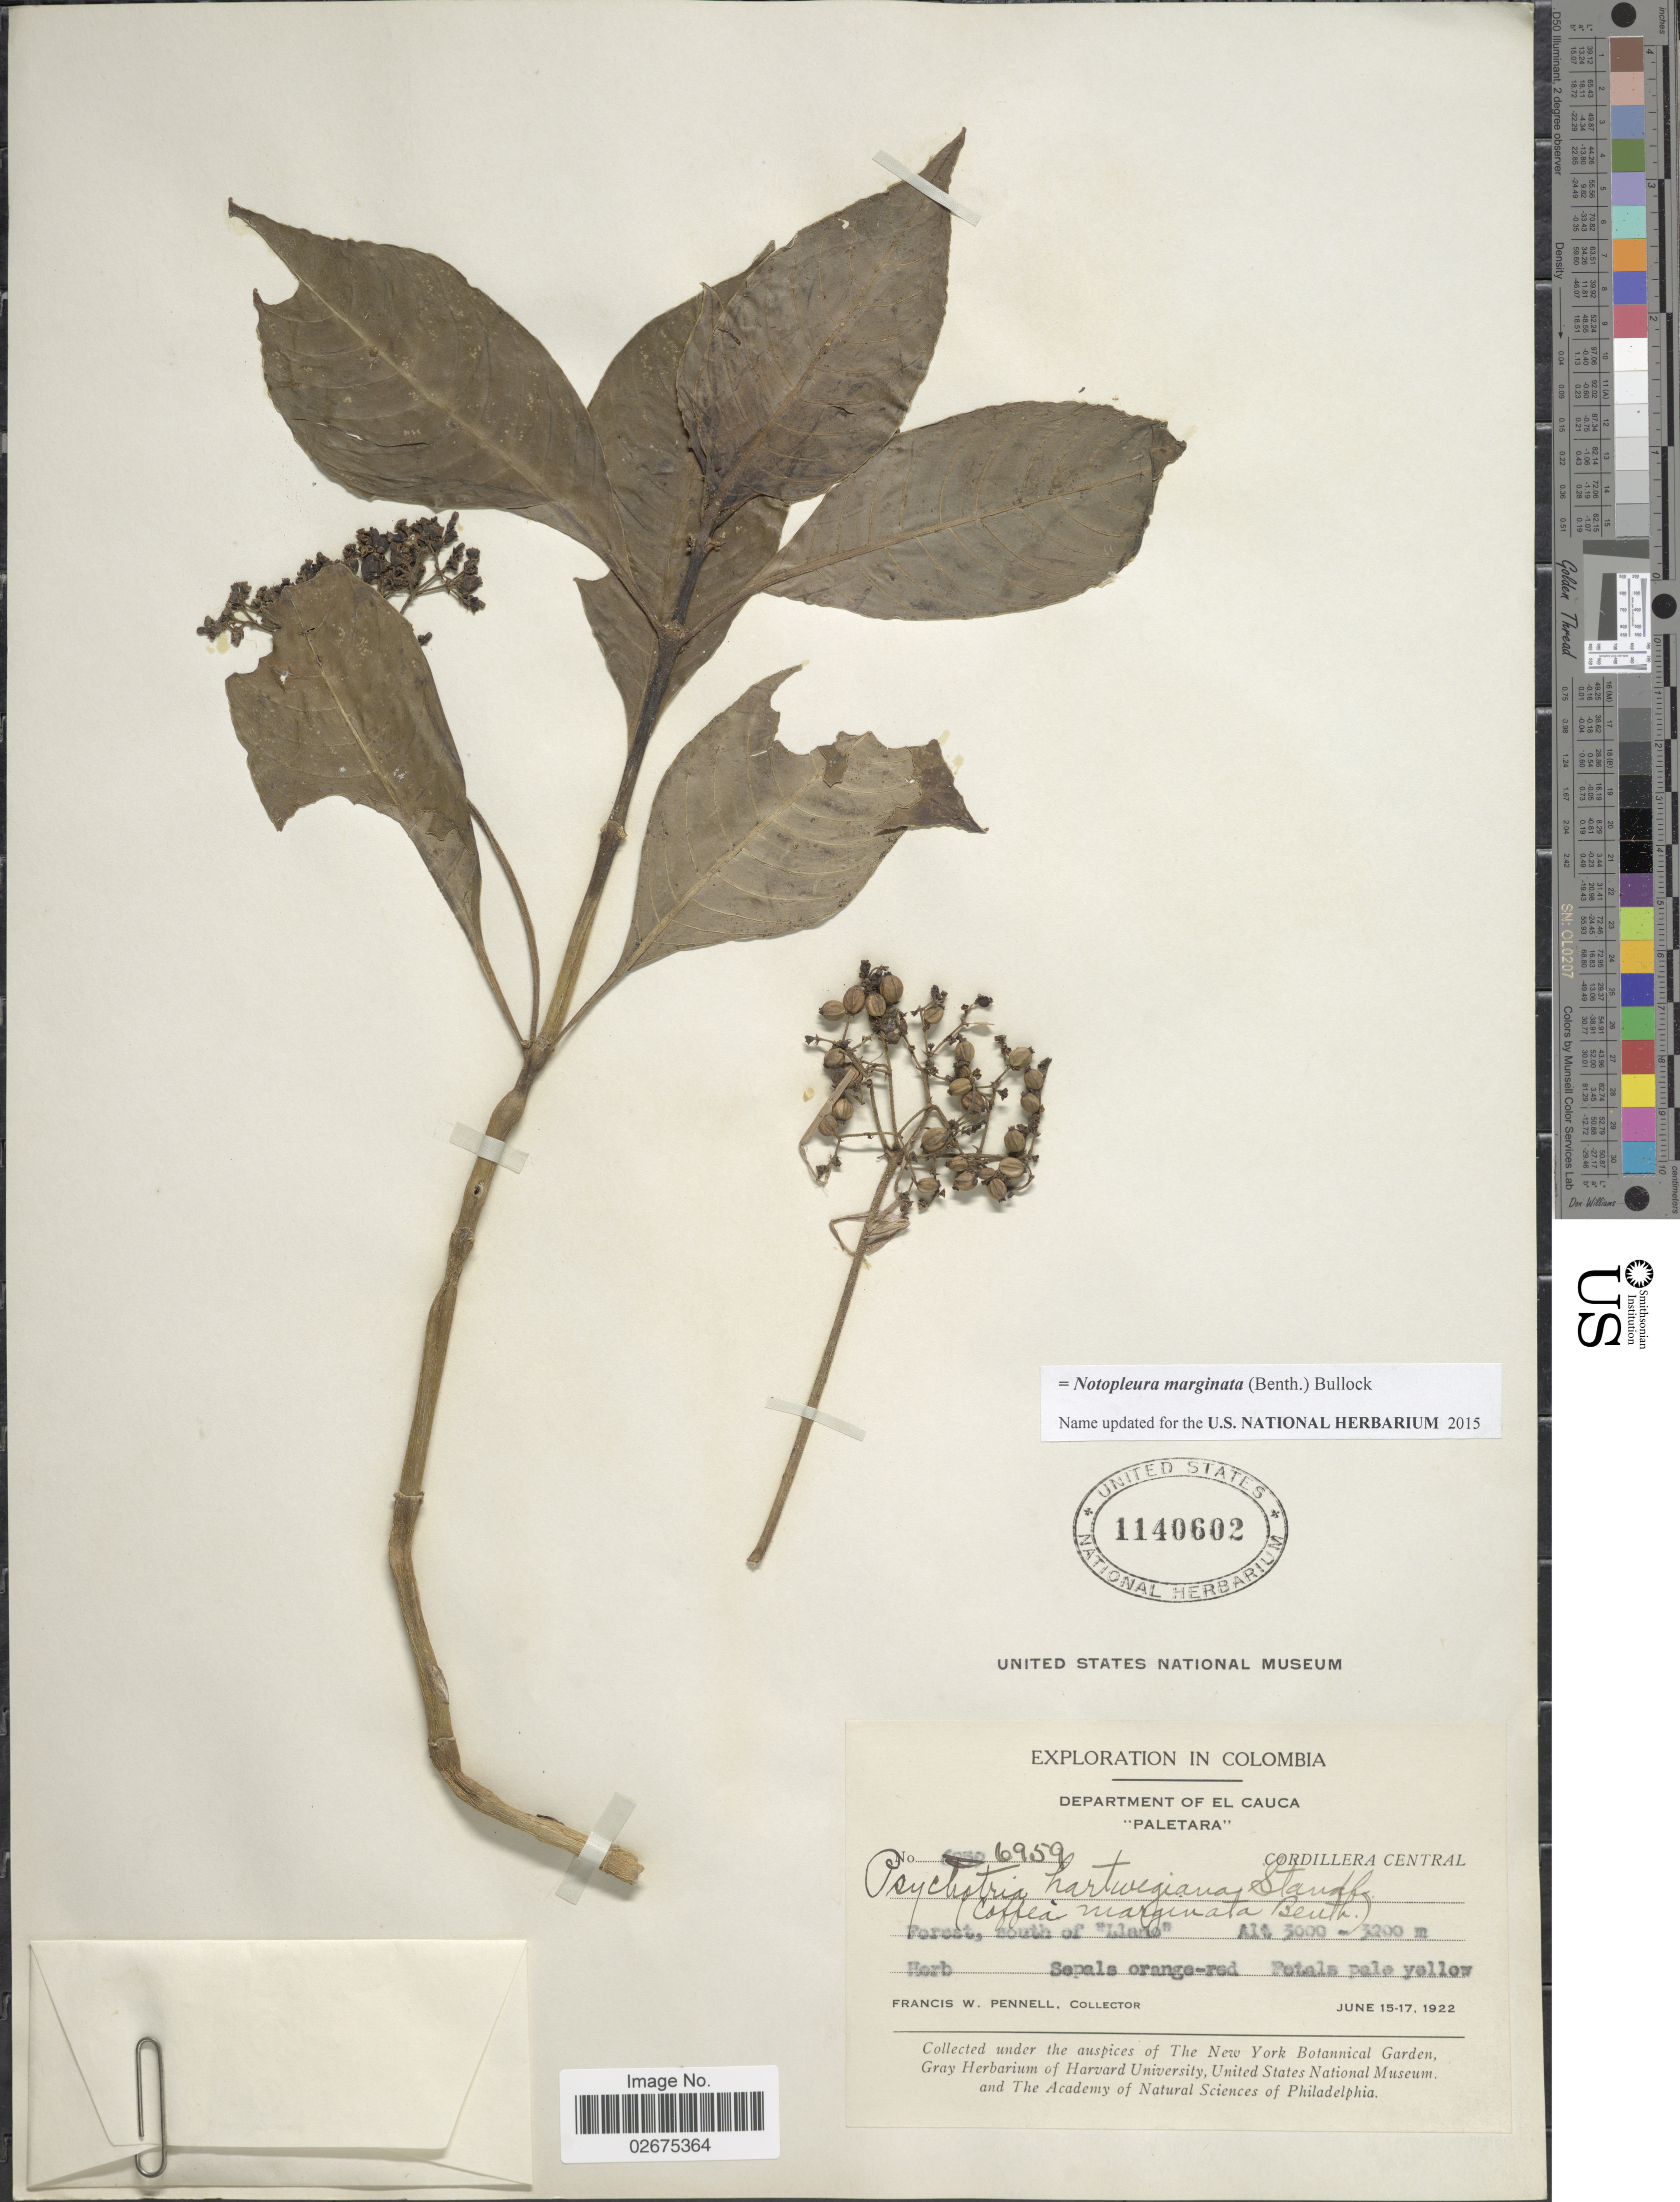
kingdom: Plantae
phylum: Tracheophyta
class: Magnoliopsida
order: Gentianales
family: Rubiaceae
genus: Notopleura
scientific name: Notopleura marginata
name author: (Benth.) Bullock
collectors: F. W. Pennell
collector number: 6959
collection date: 1922-06-15/1922-06-17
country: Colombia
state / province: Cauca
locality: Department of El Cauca 'Paletara'. Cordillera Central, Forest, south of 'Llano'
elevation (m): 3000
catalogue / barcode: US 1140602